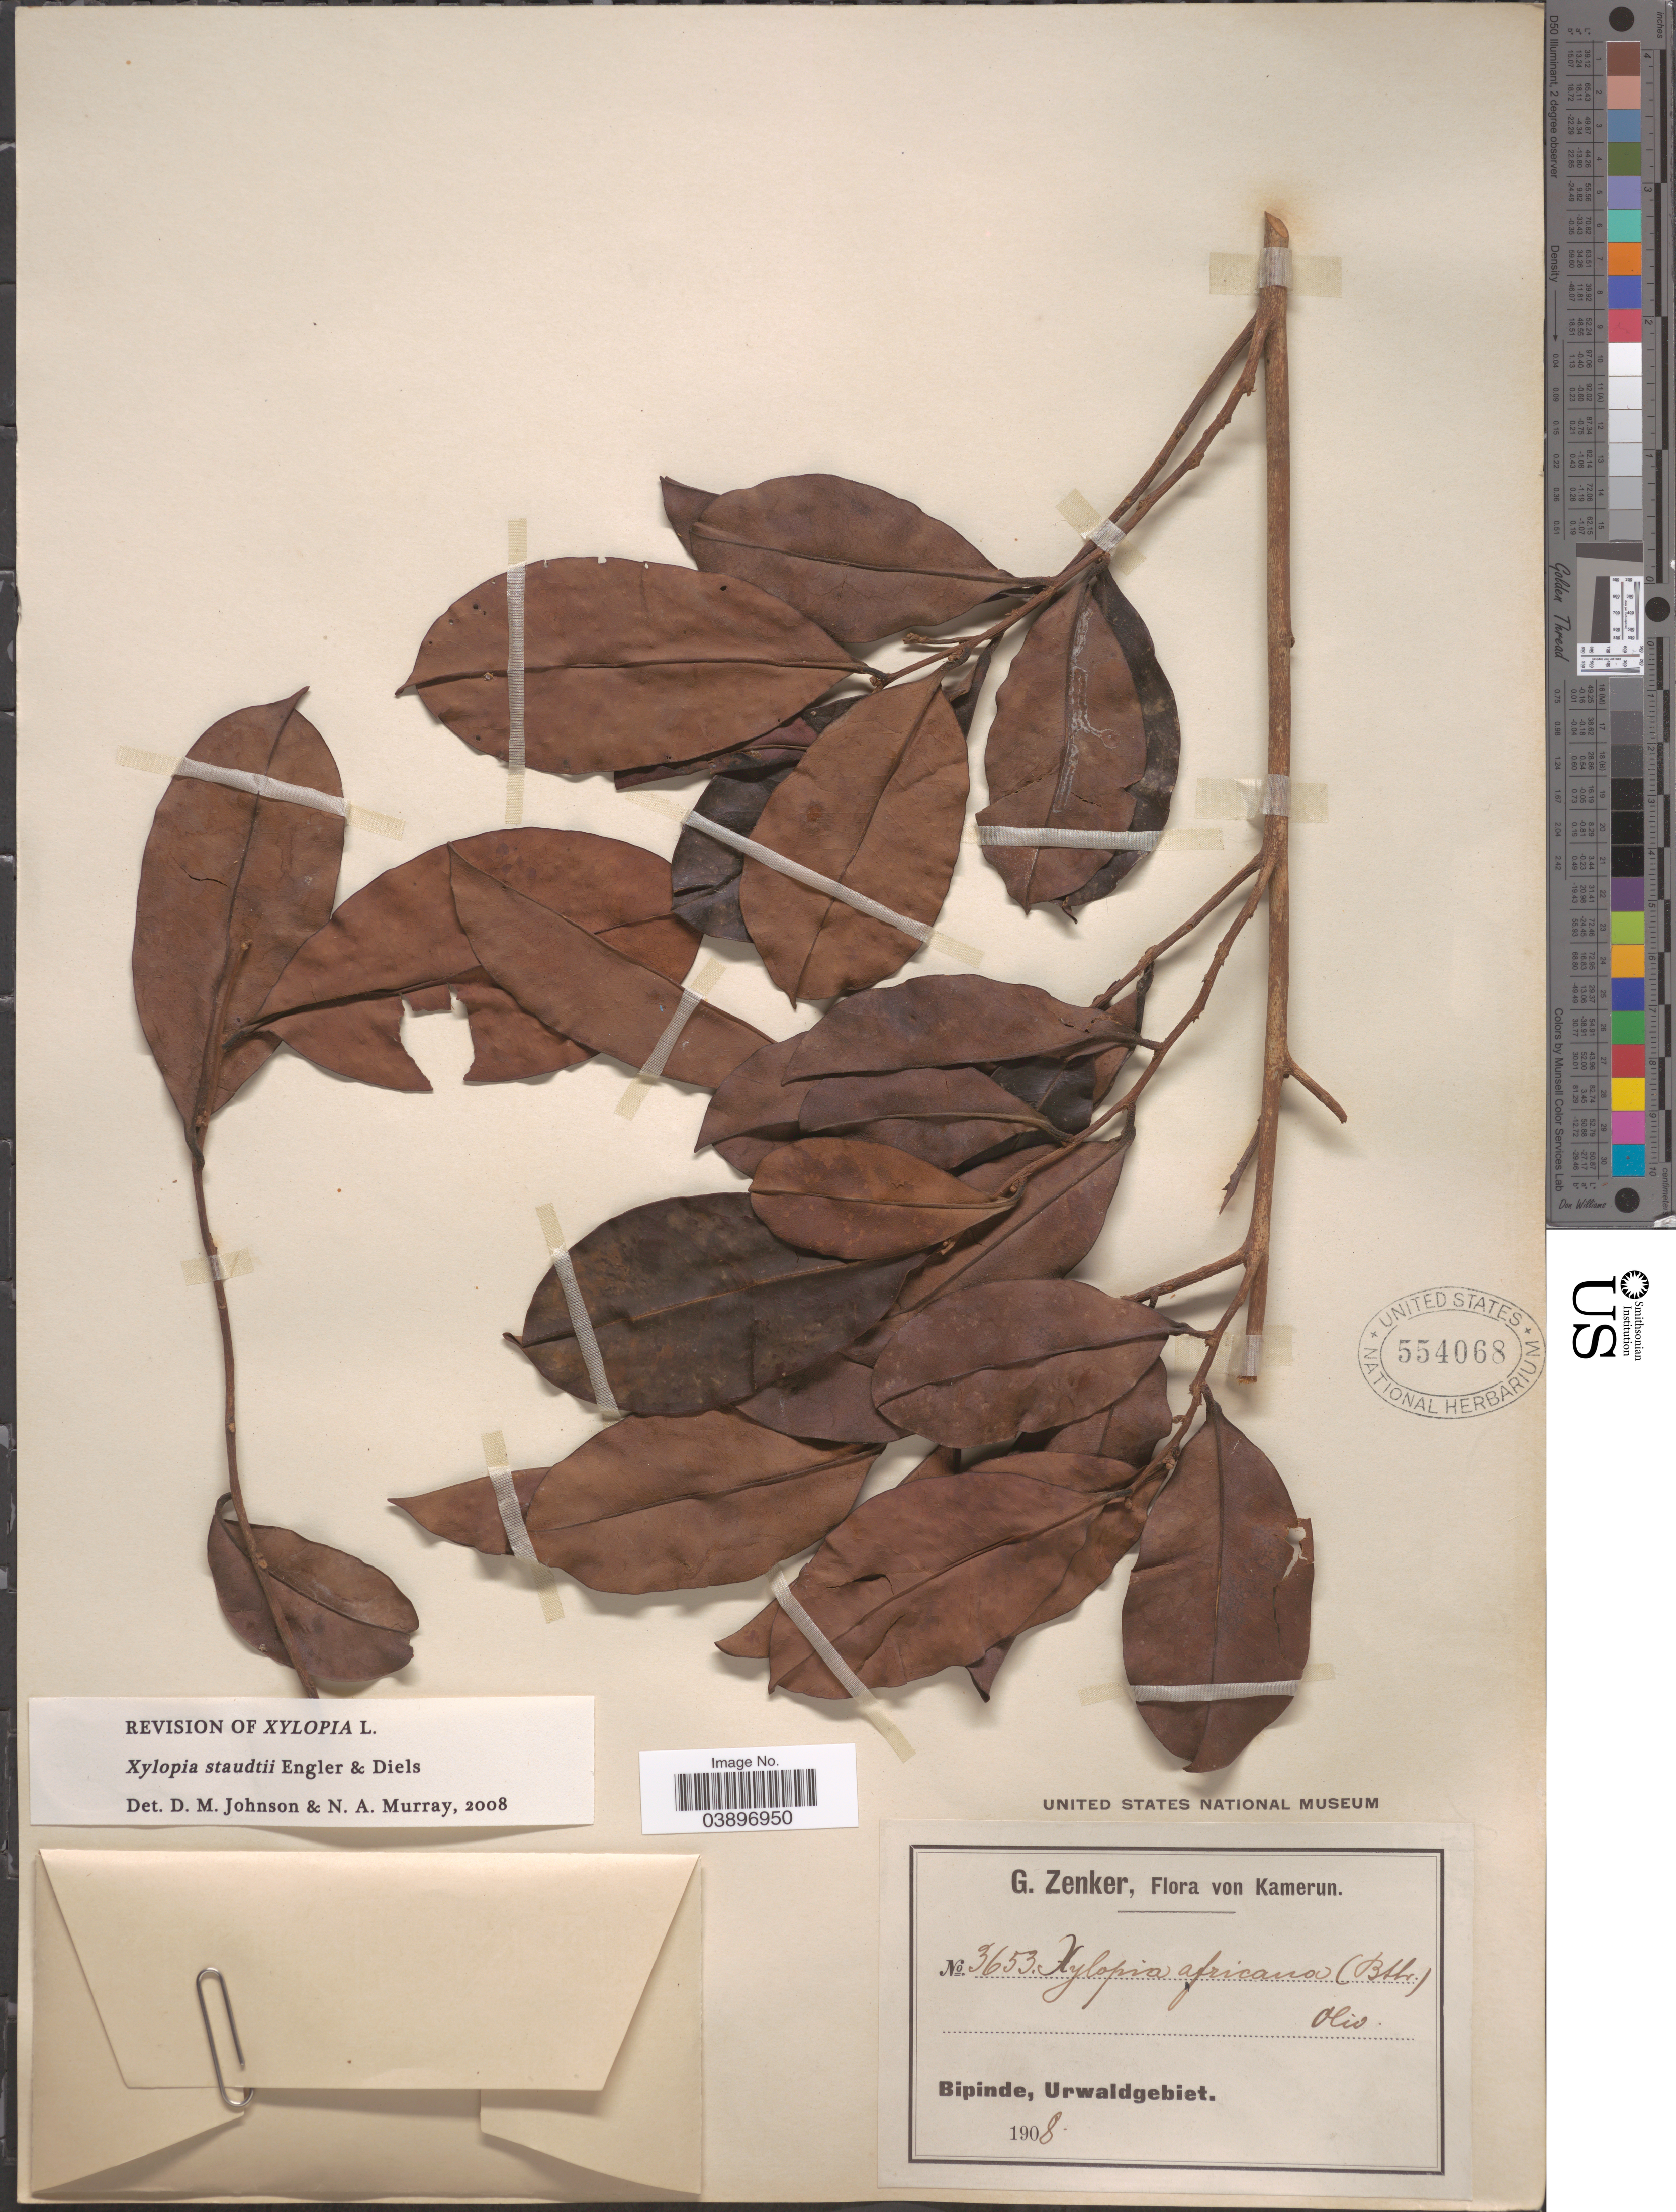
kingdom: Plantae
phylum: Tracheophyta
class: Magnoliopsida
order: Magnoliales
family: Annonaceae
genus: Xylopia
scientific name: Xylopia staudtii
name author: Engl. & Diels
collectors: G. A. Zenker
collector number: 3653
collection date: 1908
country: Cameroon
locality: Bipinde, Urwaldgebiet.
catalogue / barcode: US 554068